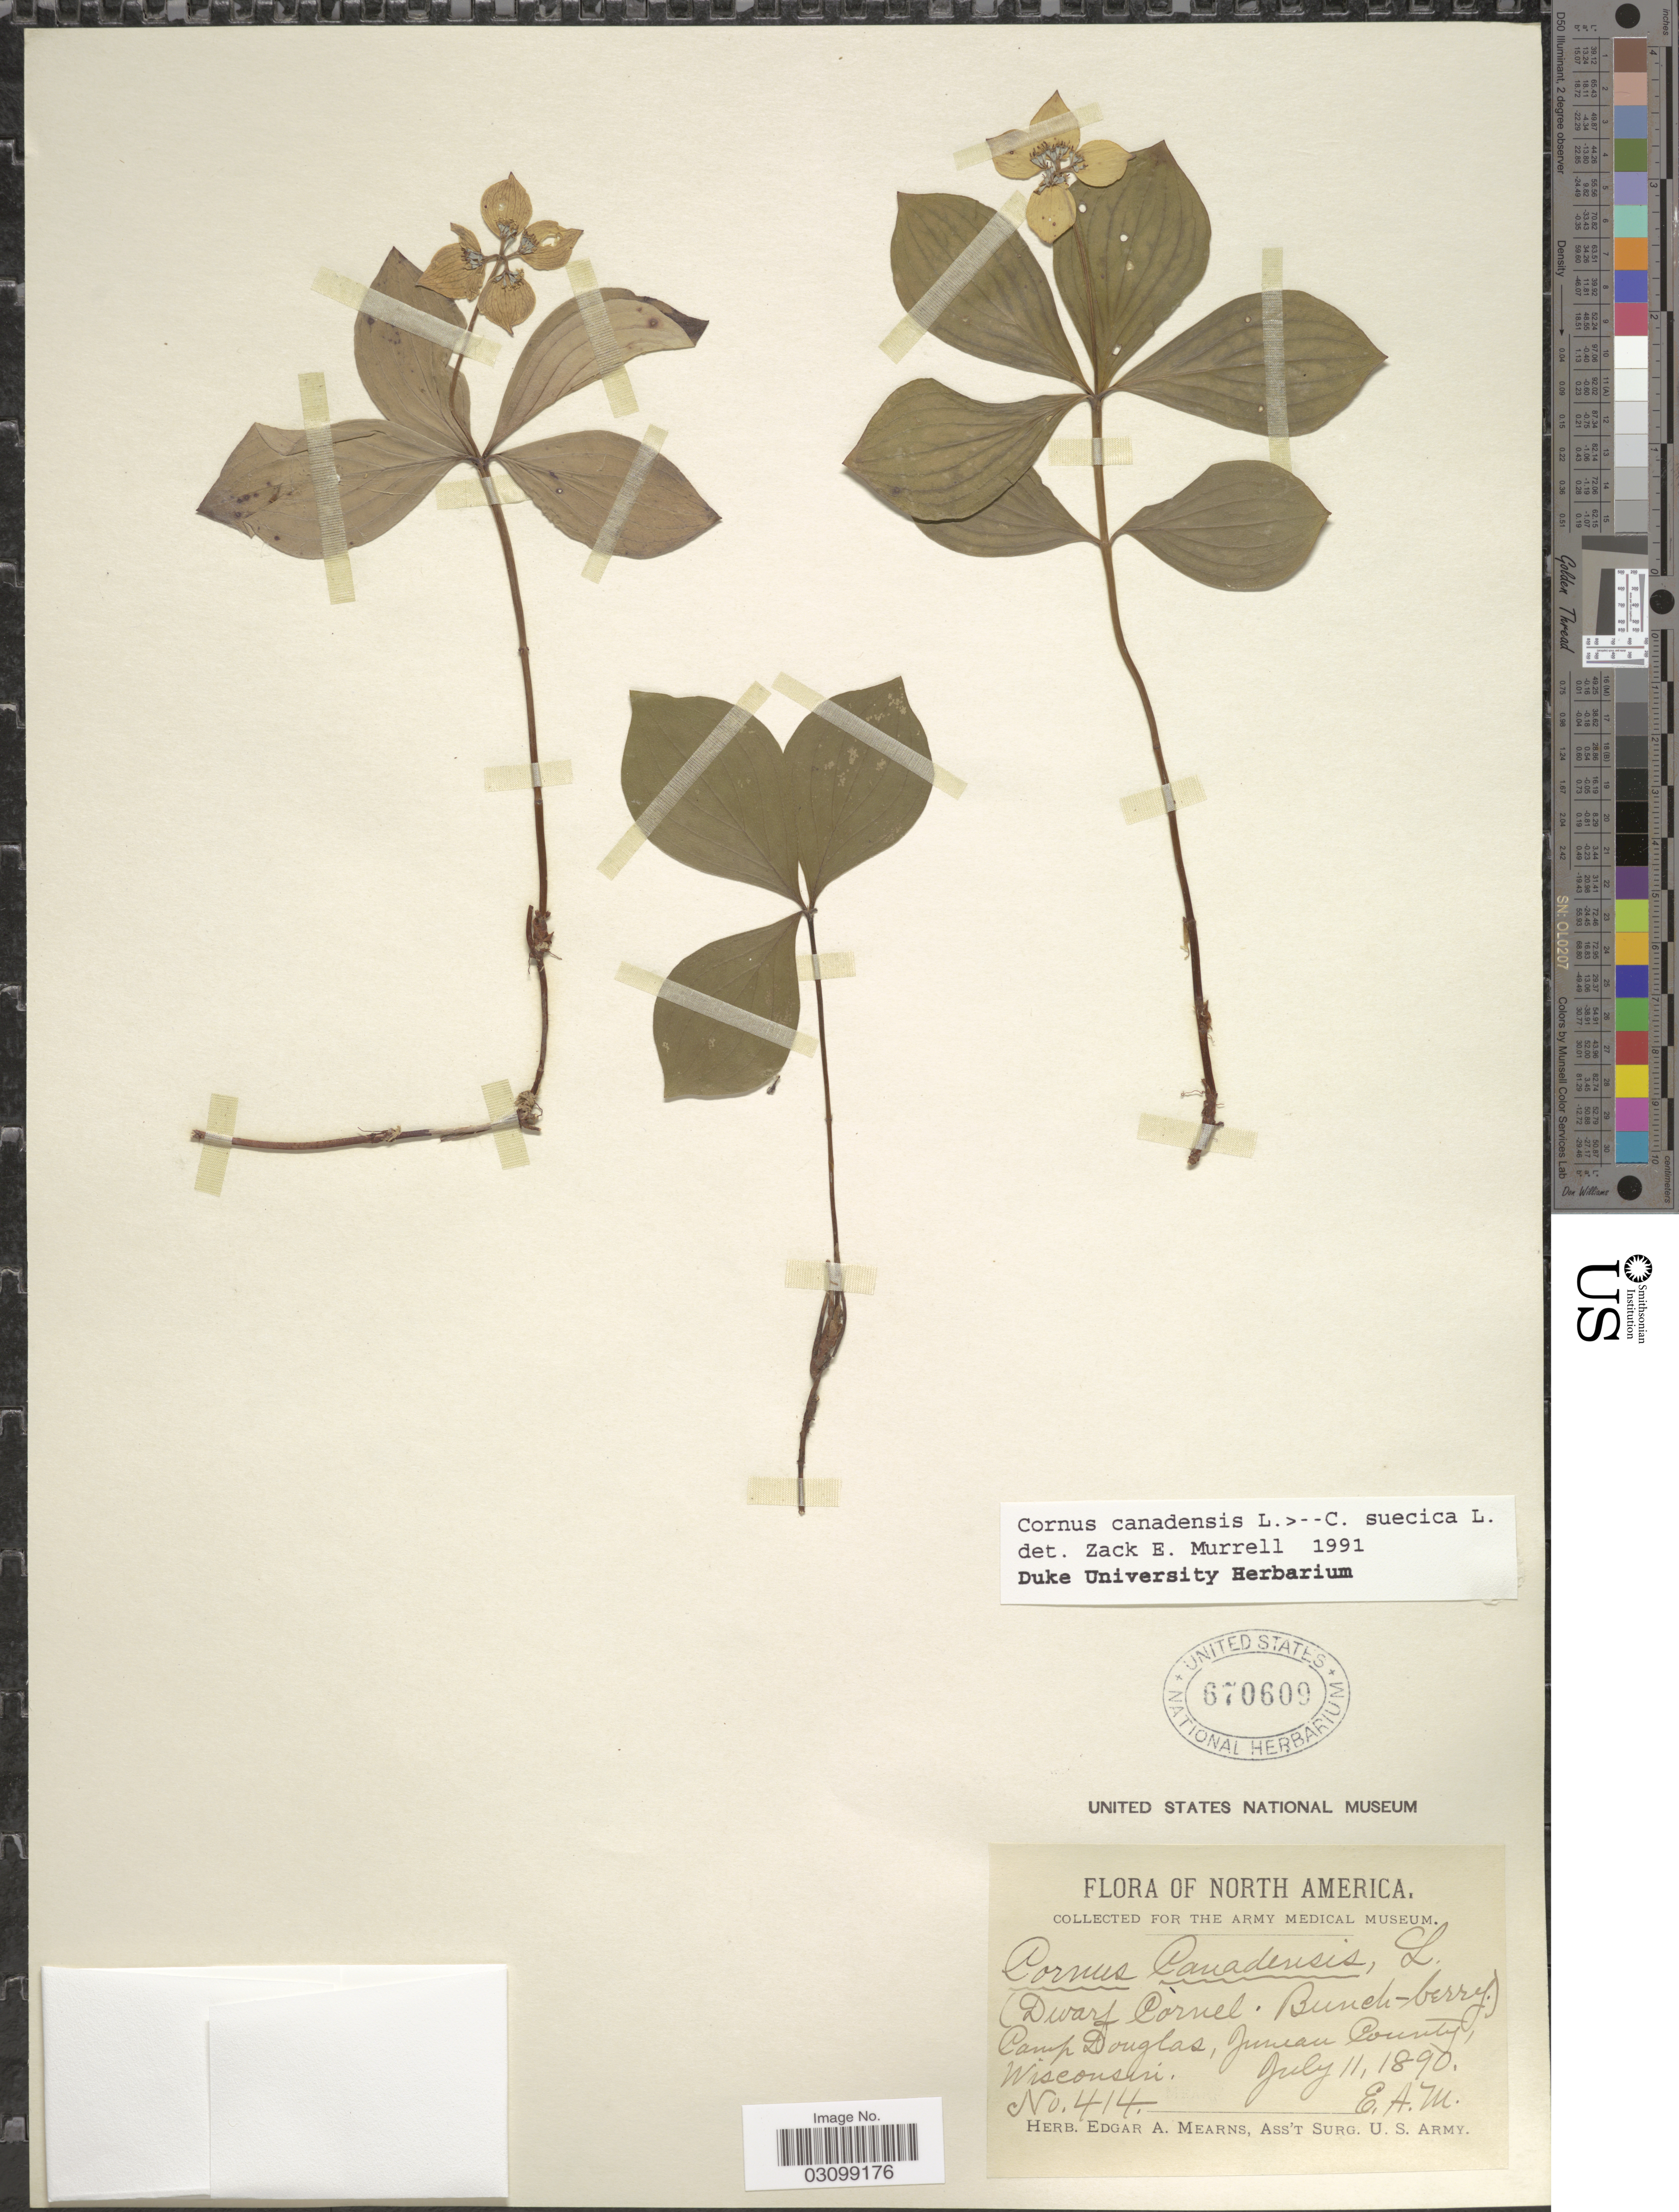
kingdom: Plantae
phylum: Tracheophyta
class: Magnoliopsida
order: Cornales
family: Cornaceae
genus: Cornus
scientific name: Cornus sp.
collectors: E. A. Mearns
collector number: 414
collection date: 1890-07-11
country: United States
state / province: Wisconsin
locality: Camp Douglas, Juneau County.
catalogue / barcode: US 670609